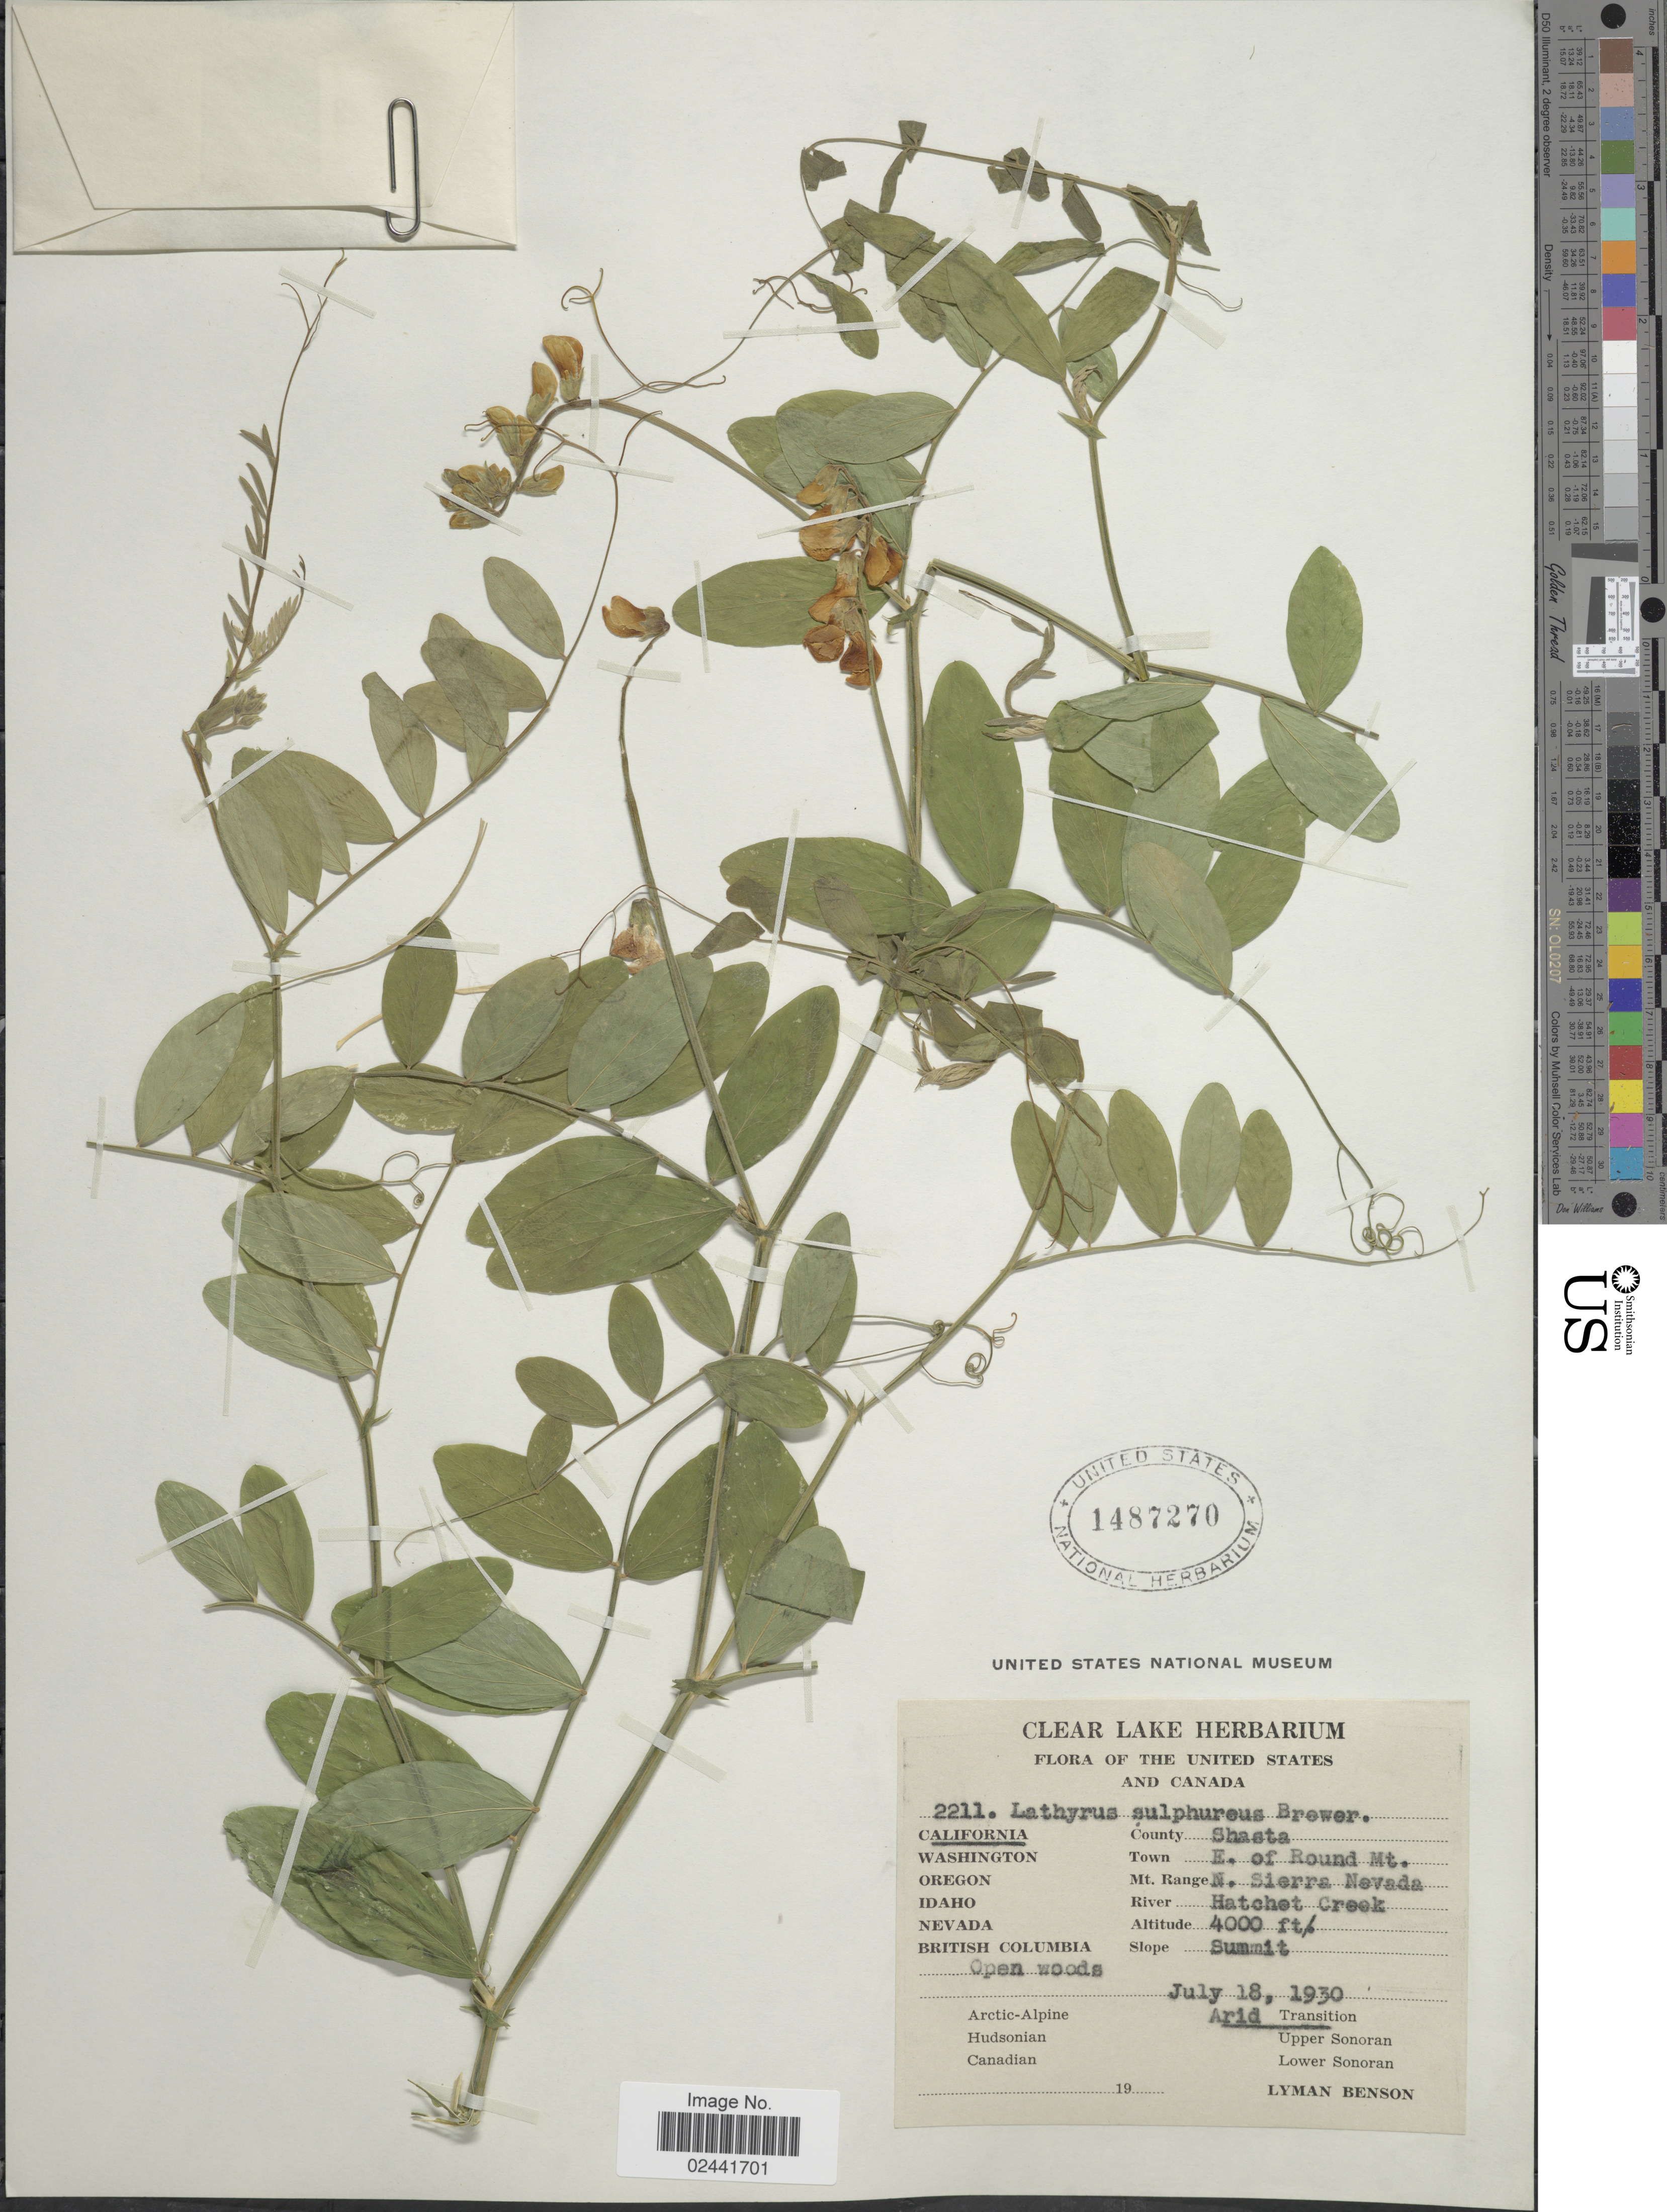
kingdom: Plantae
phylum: Tracheophyta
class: Magnoliopsida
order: Fabales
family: Fabaceae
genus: Lathyrus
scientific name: Lathyrus sulphureus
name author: W.H. Brewer ex A. Gray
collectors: L. D. Benson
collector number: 2211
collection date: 1930-07-18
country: United States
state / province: California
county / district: Shasta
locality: County Shasta, Town E. of Round Mt. Mt Range N. Sierra nevada, River Hatchet Creek, Slope Summit, Open woods, Arid Transition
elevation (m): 1219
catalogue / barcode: US 1487270